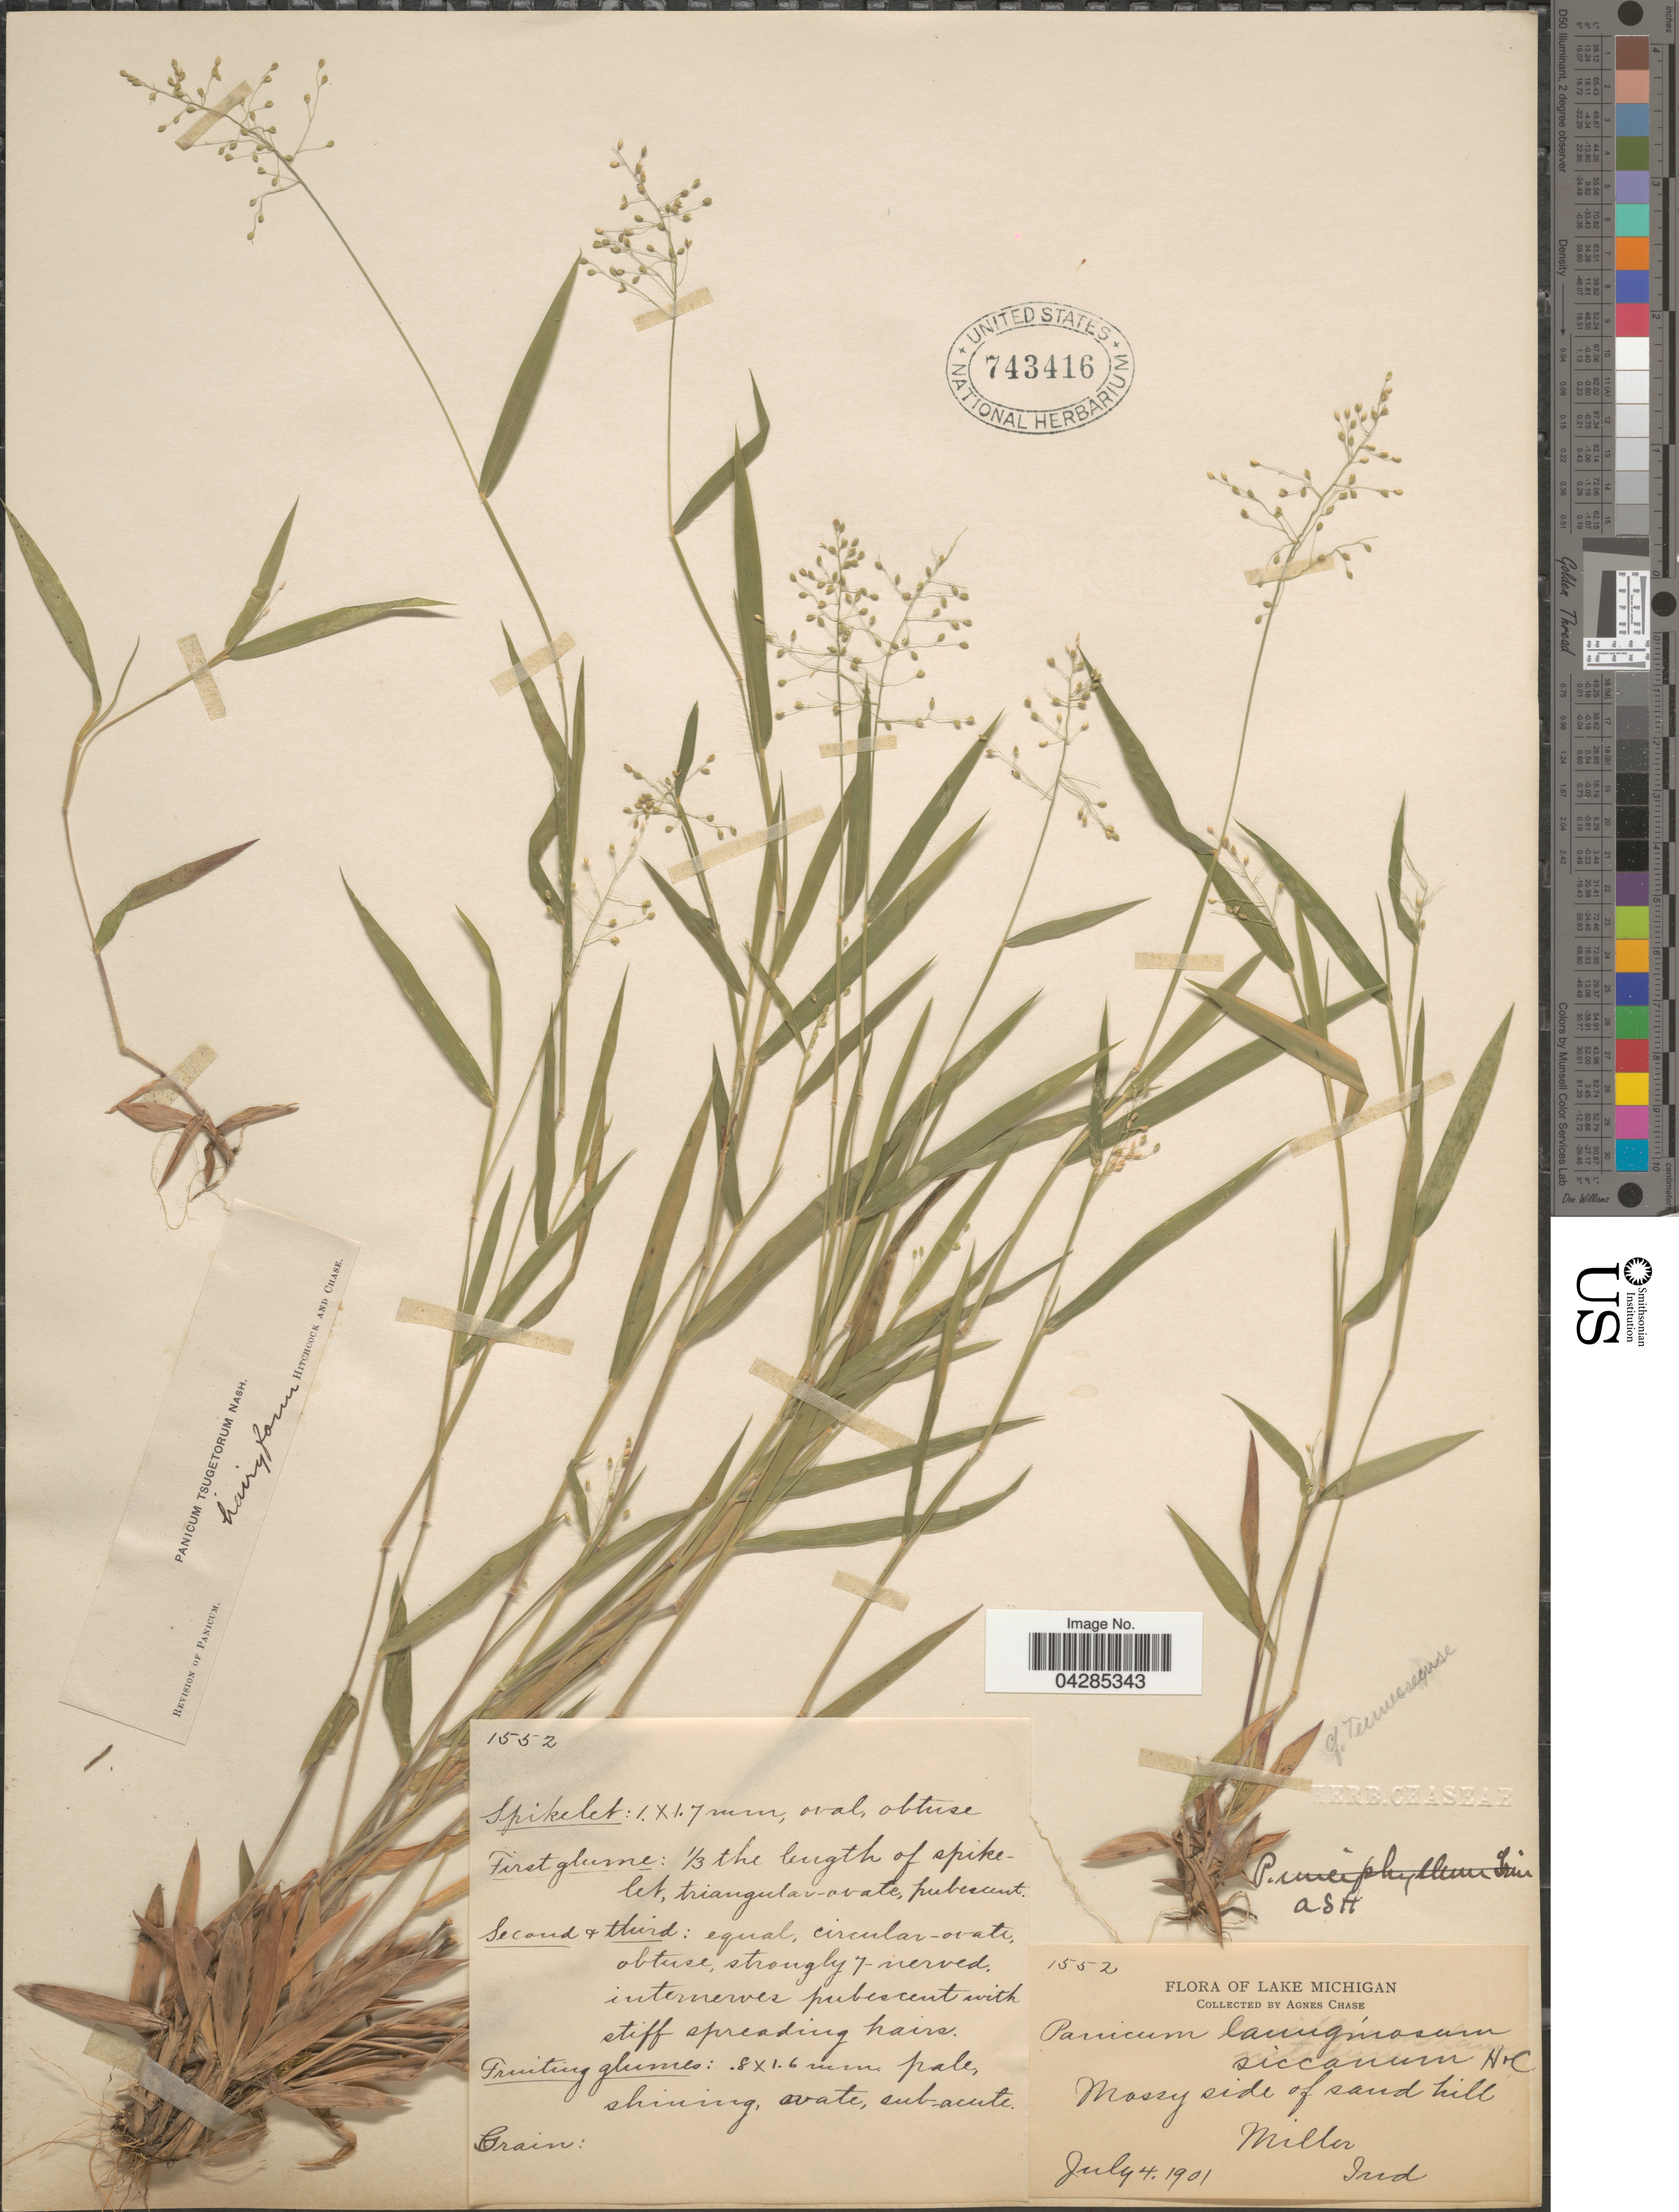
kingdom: Plantae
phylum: Tracheophyta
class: Liliopsida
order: Poales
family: Poaceae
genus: Dichanthelium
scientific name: Dichanthelium portoricense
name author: (Desv. ex Ham.) B.F. Hansen & Wunderlin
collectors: A. Chase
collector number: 1552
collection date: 1901-07-04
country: United States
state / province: Indiana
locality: Lake Michigan. Mossy side of sand hill Miller.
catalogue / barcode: US 743416